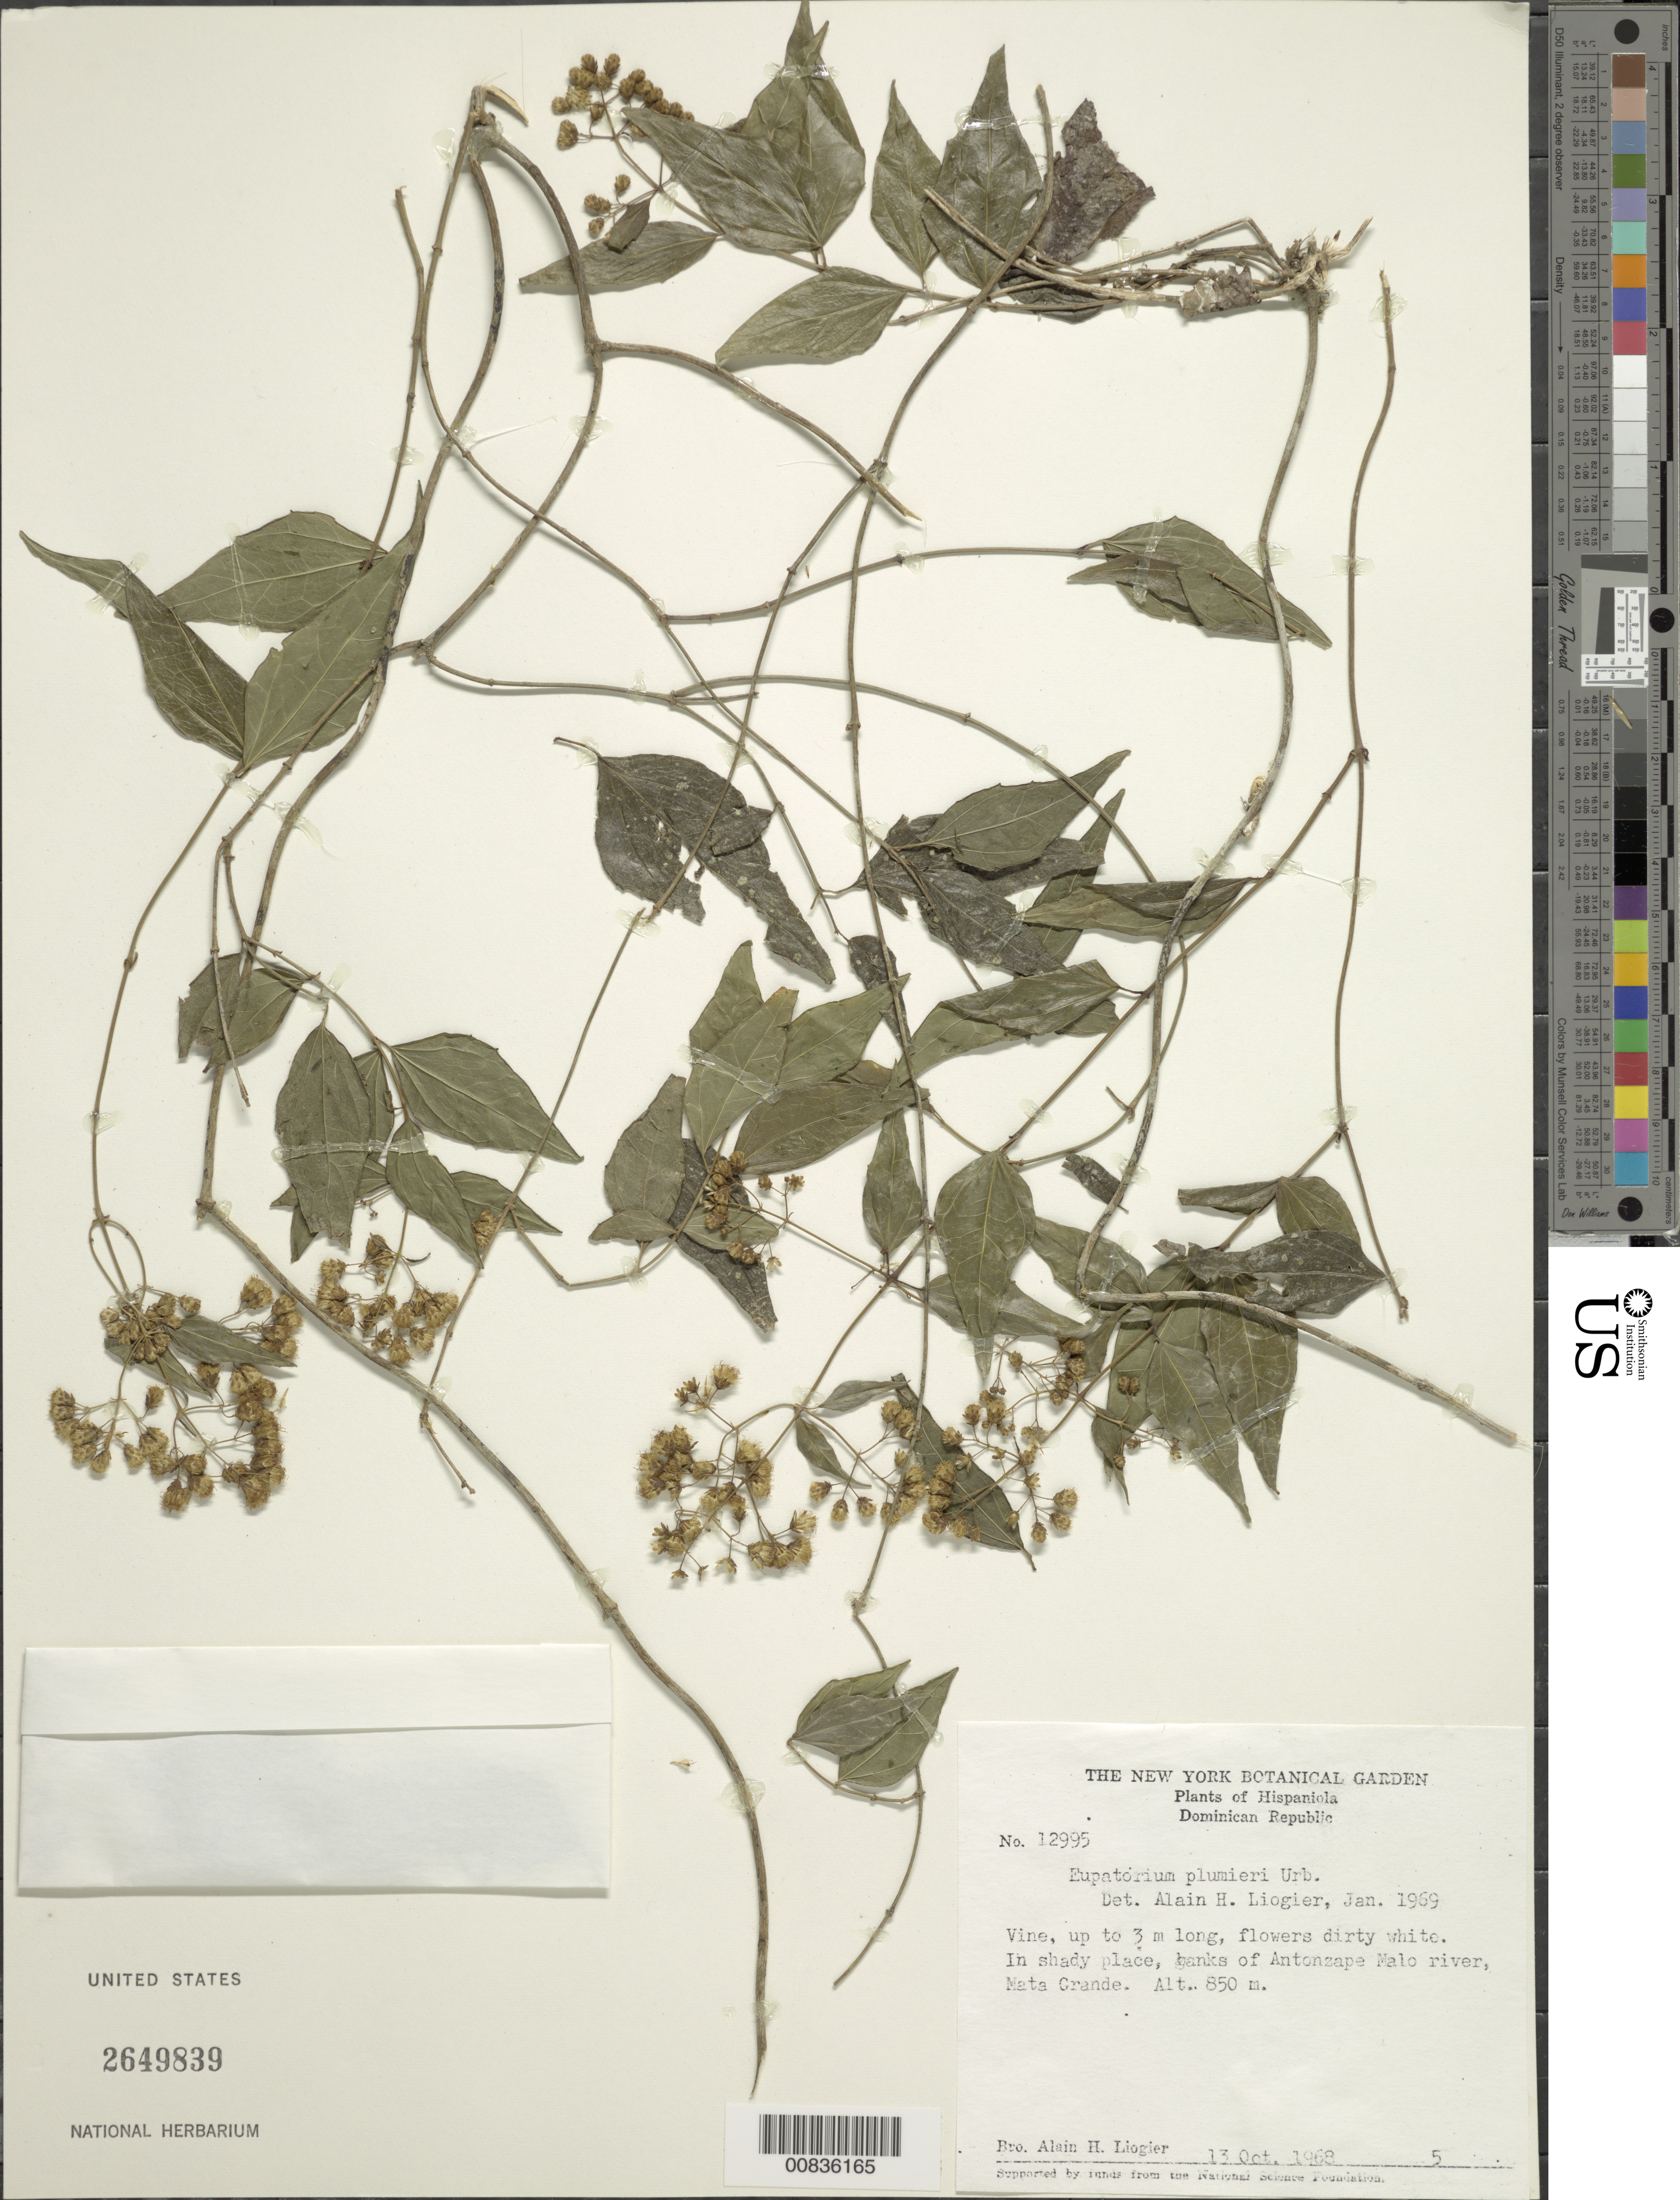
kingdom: Plantae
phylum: Tracheophyta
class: Magnoliopsida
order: Asterales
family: Asteraceae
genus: Koanophyllon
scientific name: Koanophyllon selleanum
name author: (Urb.) R.M. King & H. Rob.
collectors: A. H. Liogier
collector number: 12995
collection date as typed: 13 Oct 1968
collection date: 1968-10-13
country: Dominican Republic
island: Hispaniola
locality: Banks of Antonzape Malo River, Mata Grande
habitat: In shady place on banks of river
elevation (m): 850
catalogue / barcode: US 2649839